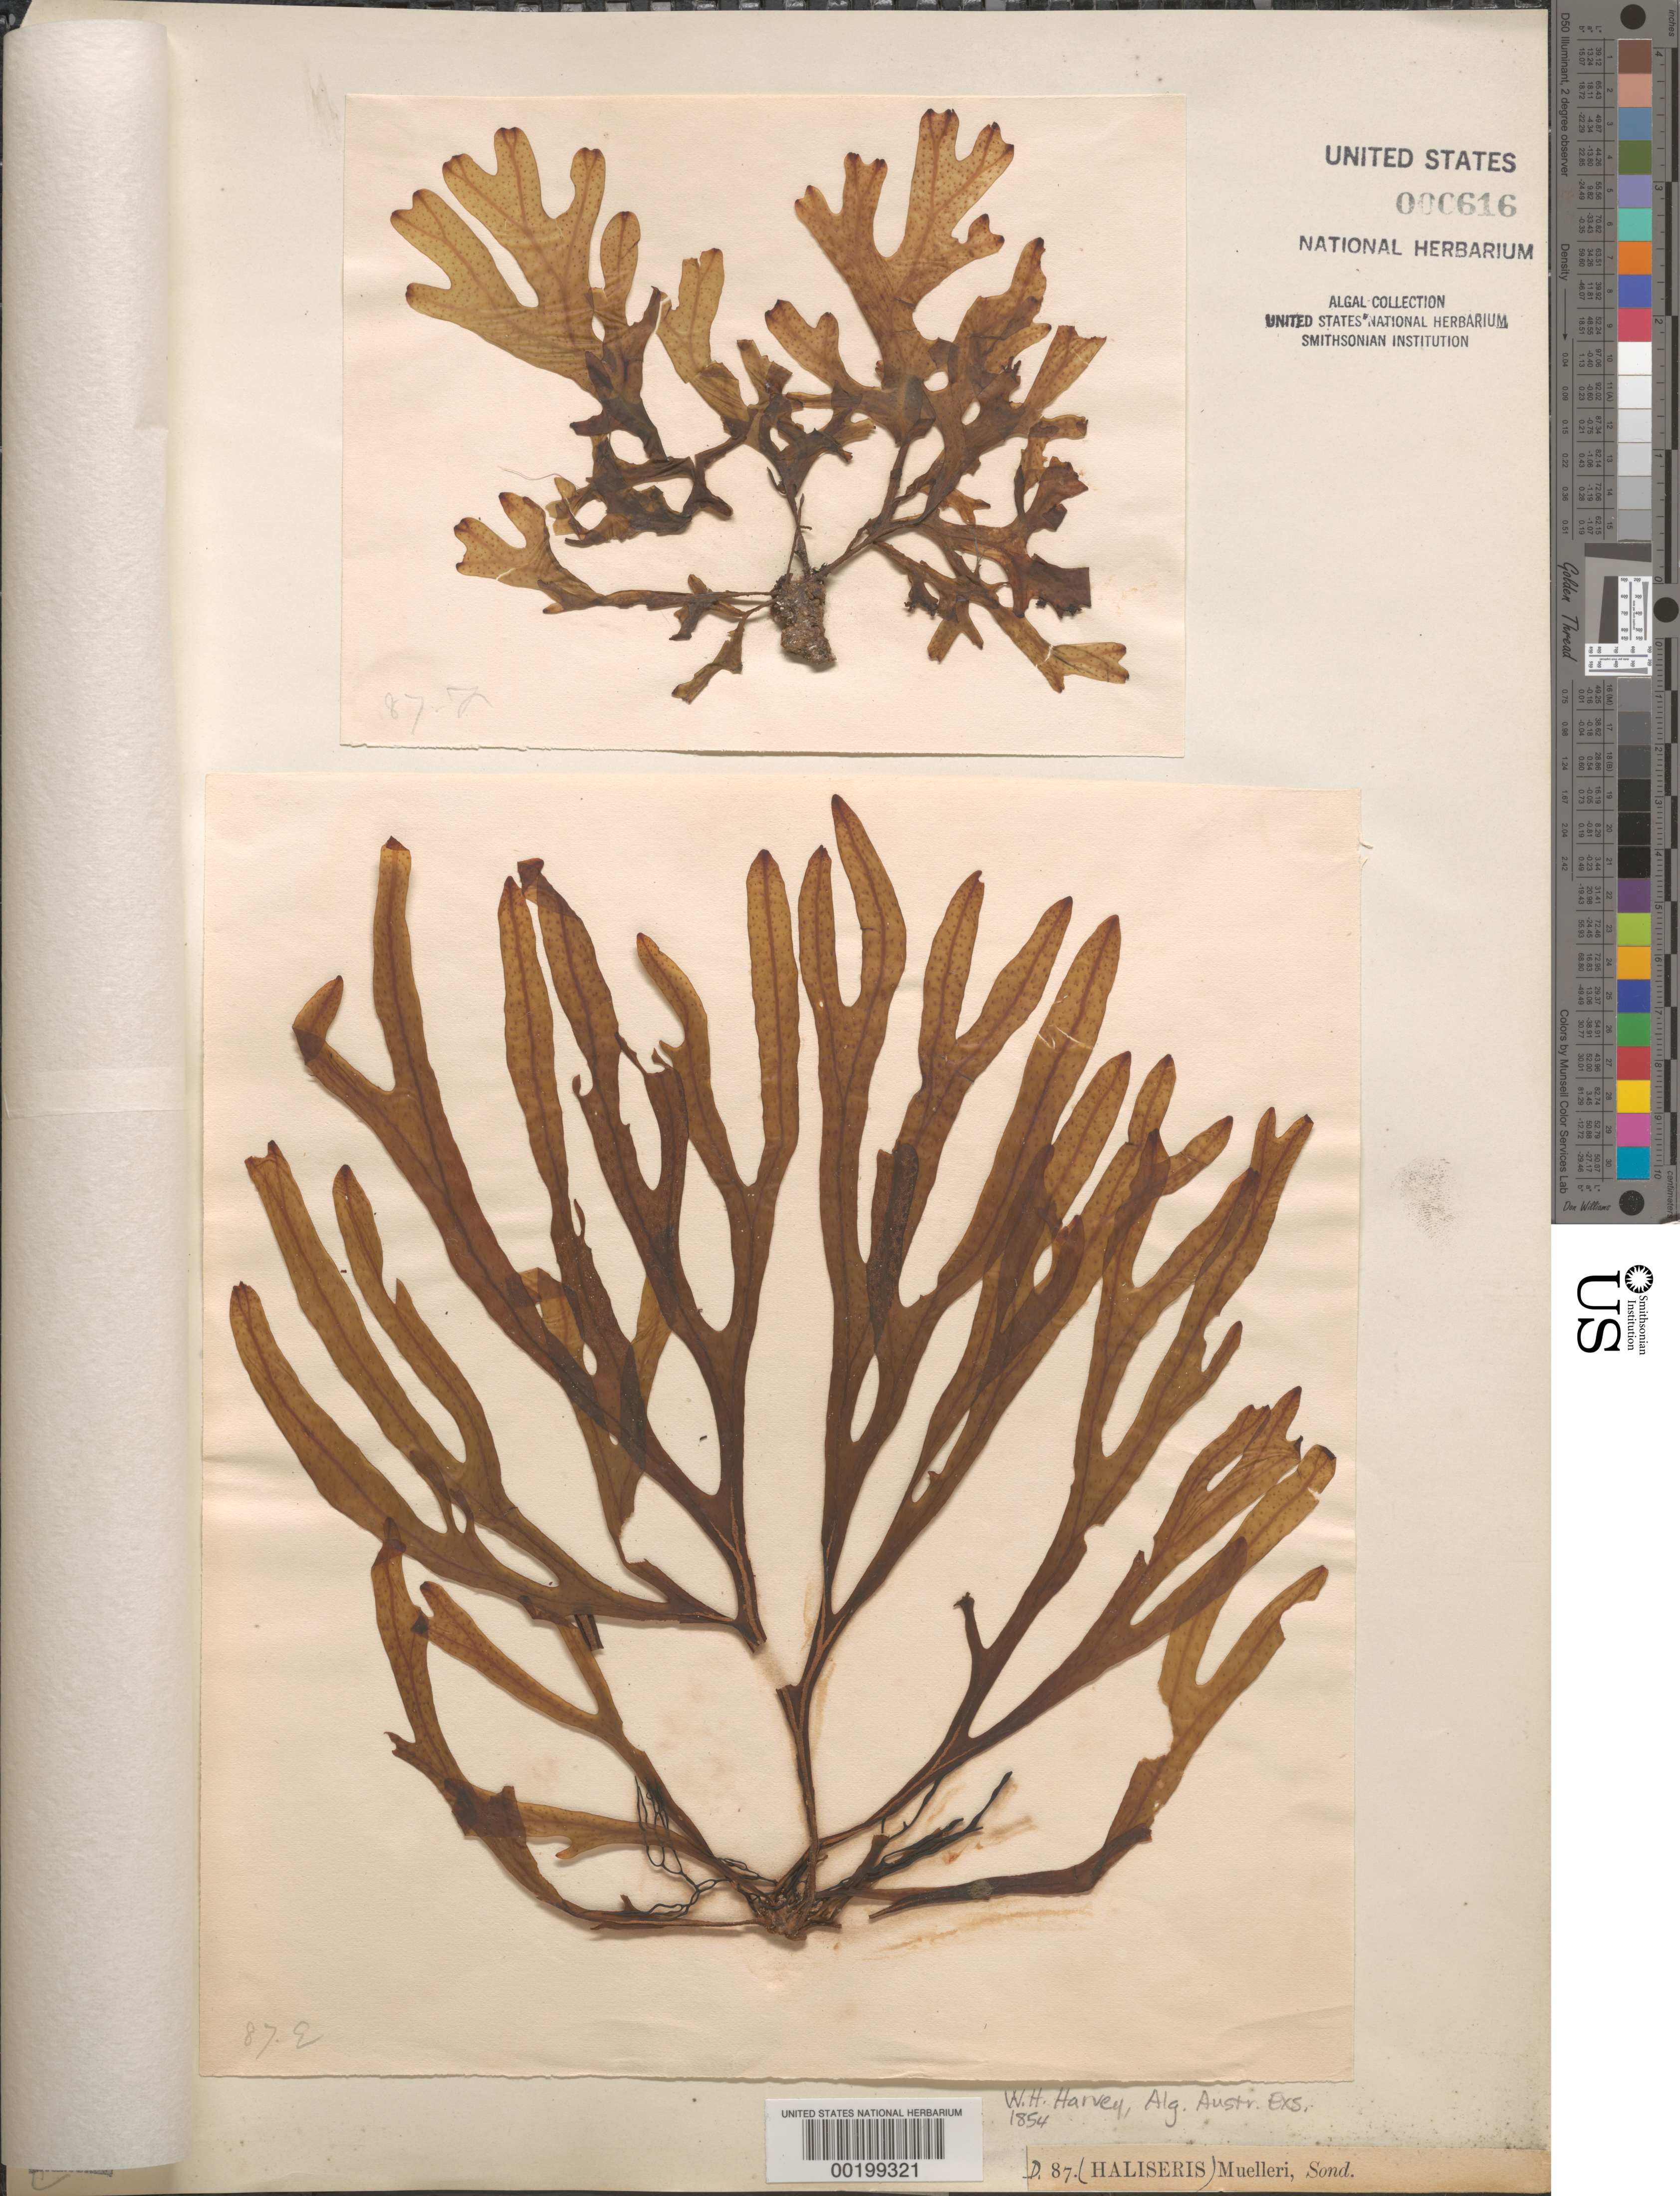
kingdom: Chromista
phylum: Ochrophyta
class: Phaeophyceae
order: Dictyotales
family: Dictyotaceae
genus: Dictyopteris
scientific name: Dictyopteris muelleri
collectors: W. Harvey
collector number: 87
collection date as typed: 1854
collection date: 1854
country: Australia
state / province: Western Australia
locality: Princess Royal Harbor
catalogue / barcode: US 616